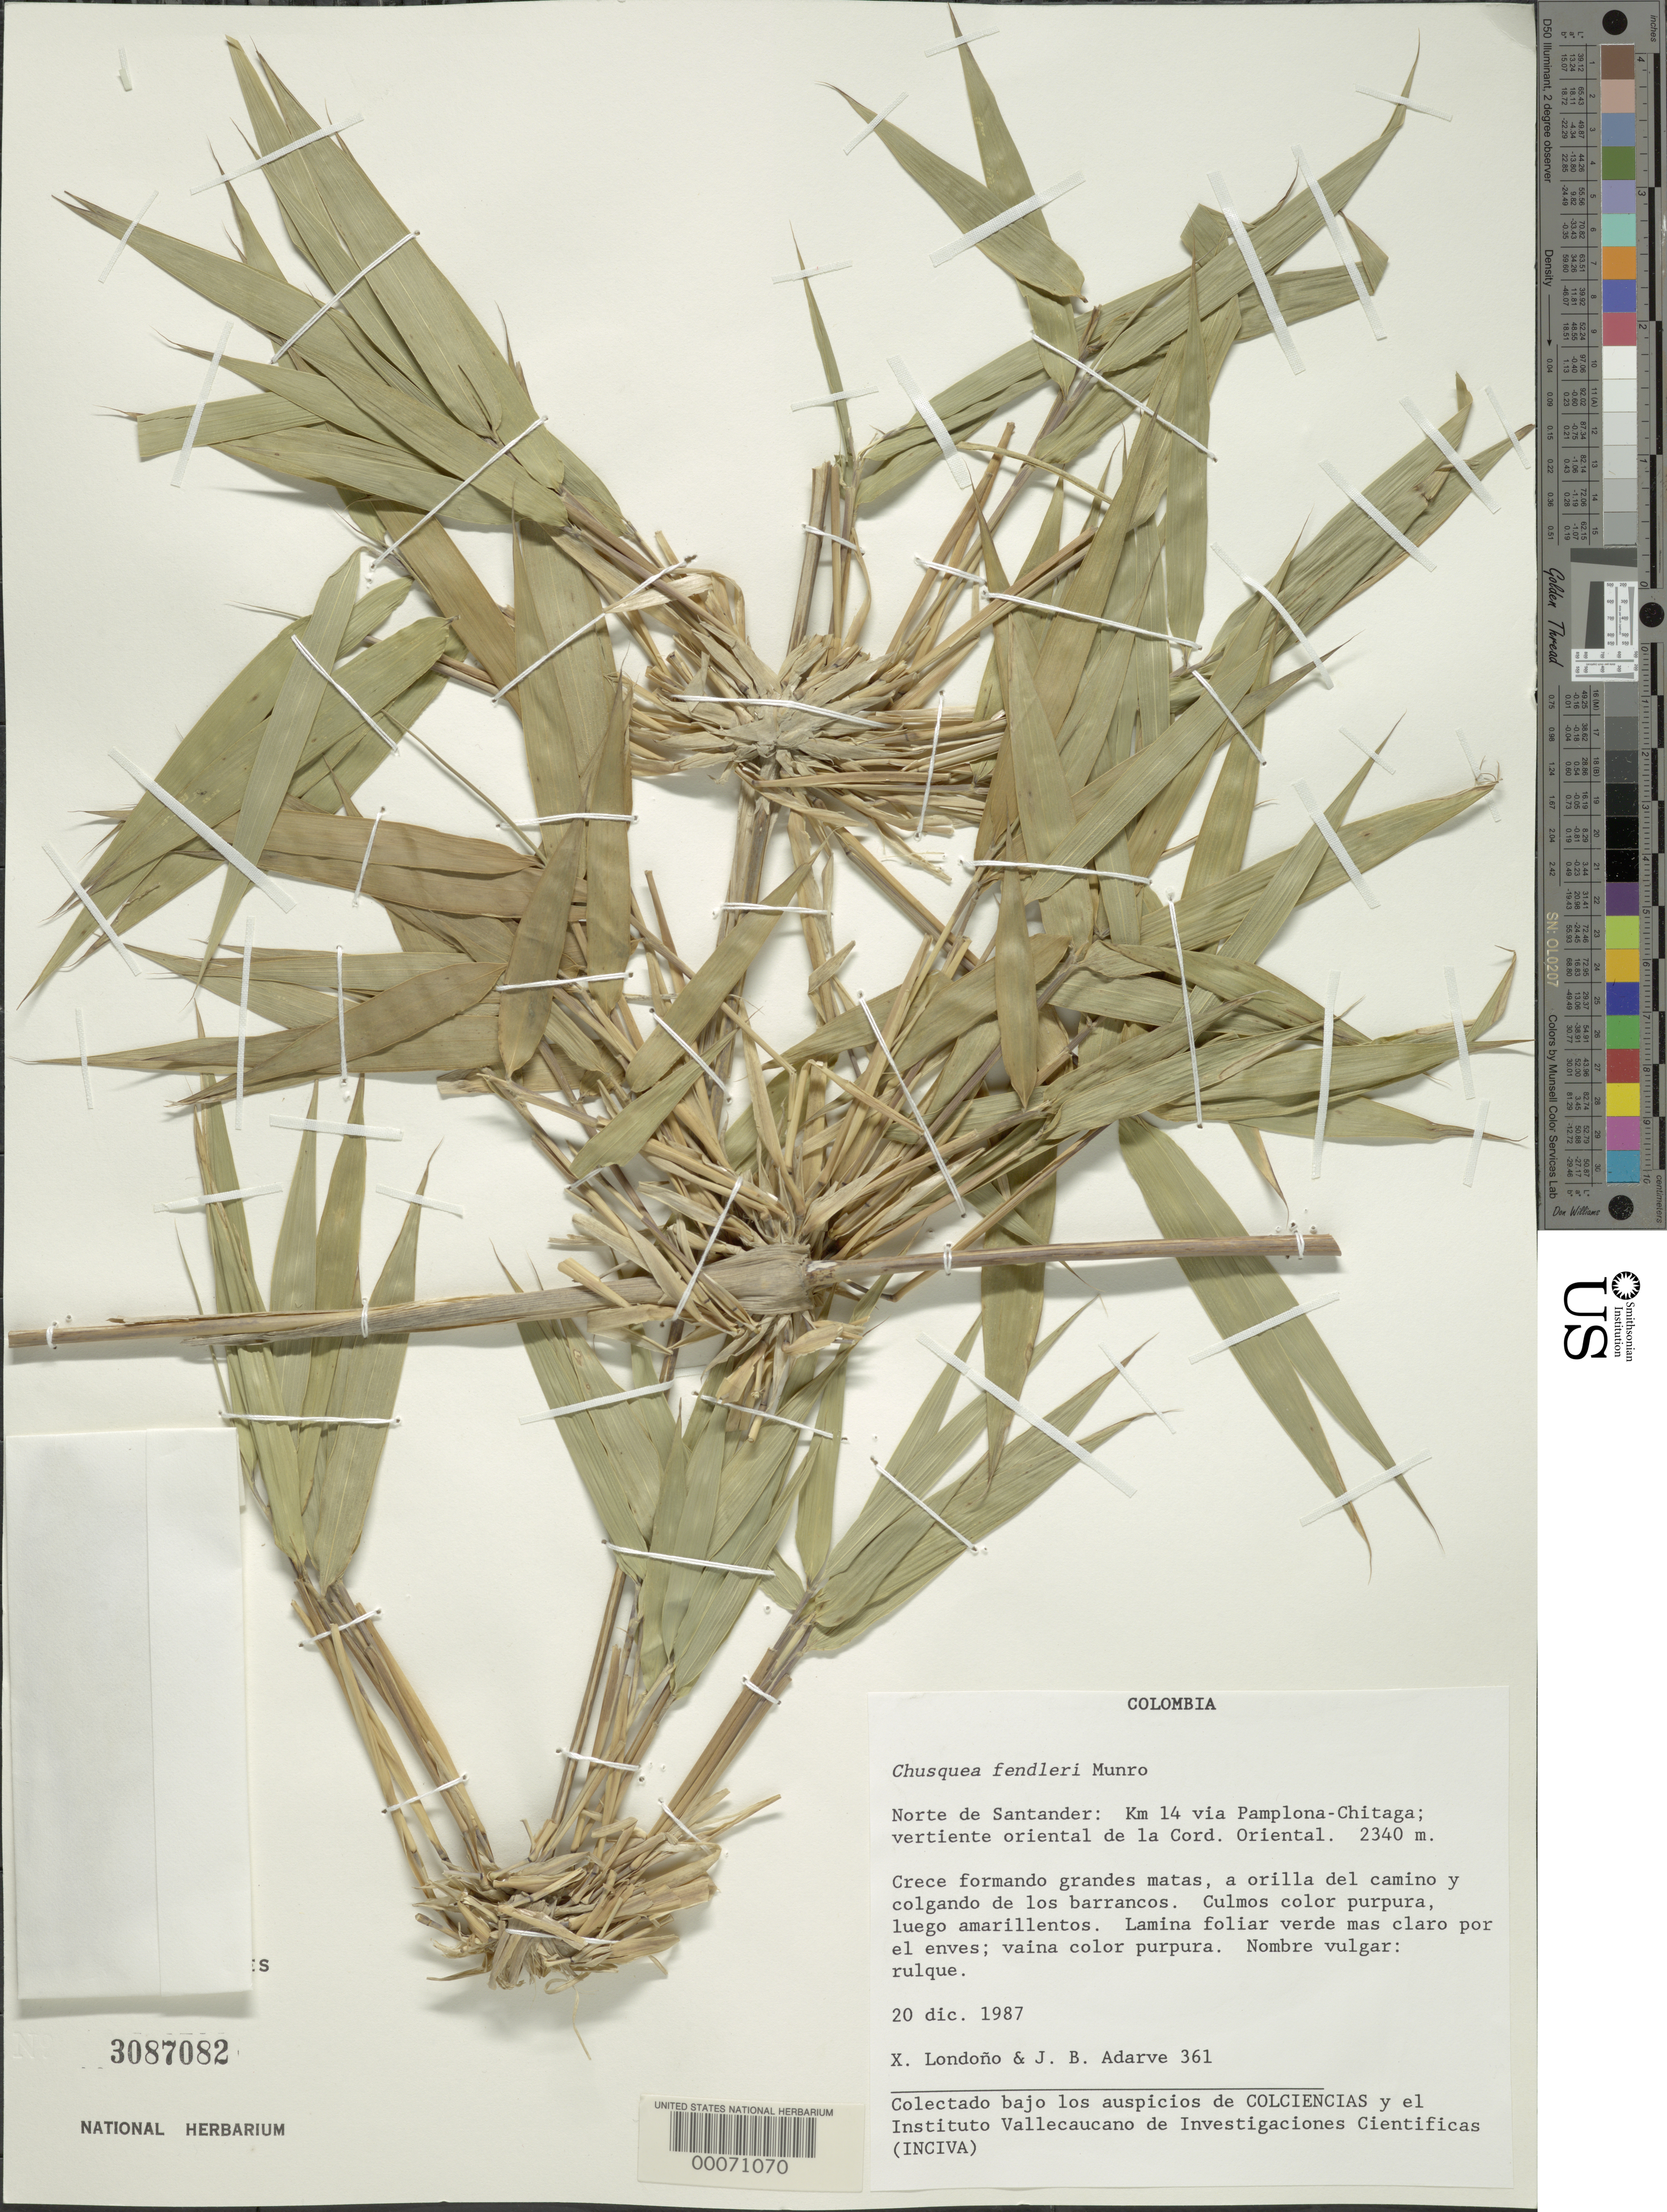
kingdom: Plantae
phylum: Tracheophyta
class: Liliopsida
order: Poales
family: Poaceae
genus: Chusquea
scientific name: Chusquea fendleri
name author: Munro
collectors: X. Londoño & J. B. Adarve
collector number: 361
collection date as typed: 20 Dec 1987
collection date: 1987-12-20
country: Colombia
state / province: Norte de Santander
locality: Km 14 by Pamplona-Chitaga, E slope of La Cord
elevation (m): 2340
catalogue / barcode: US 3087082